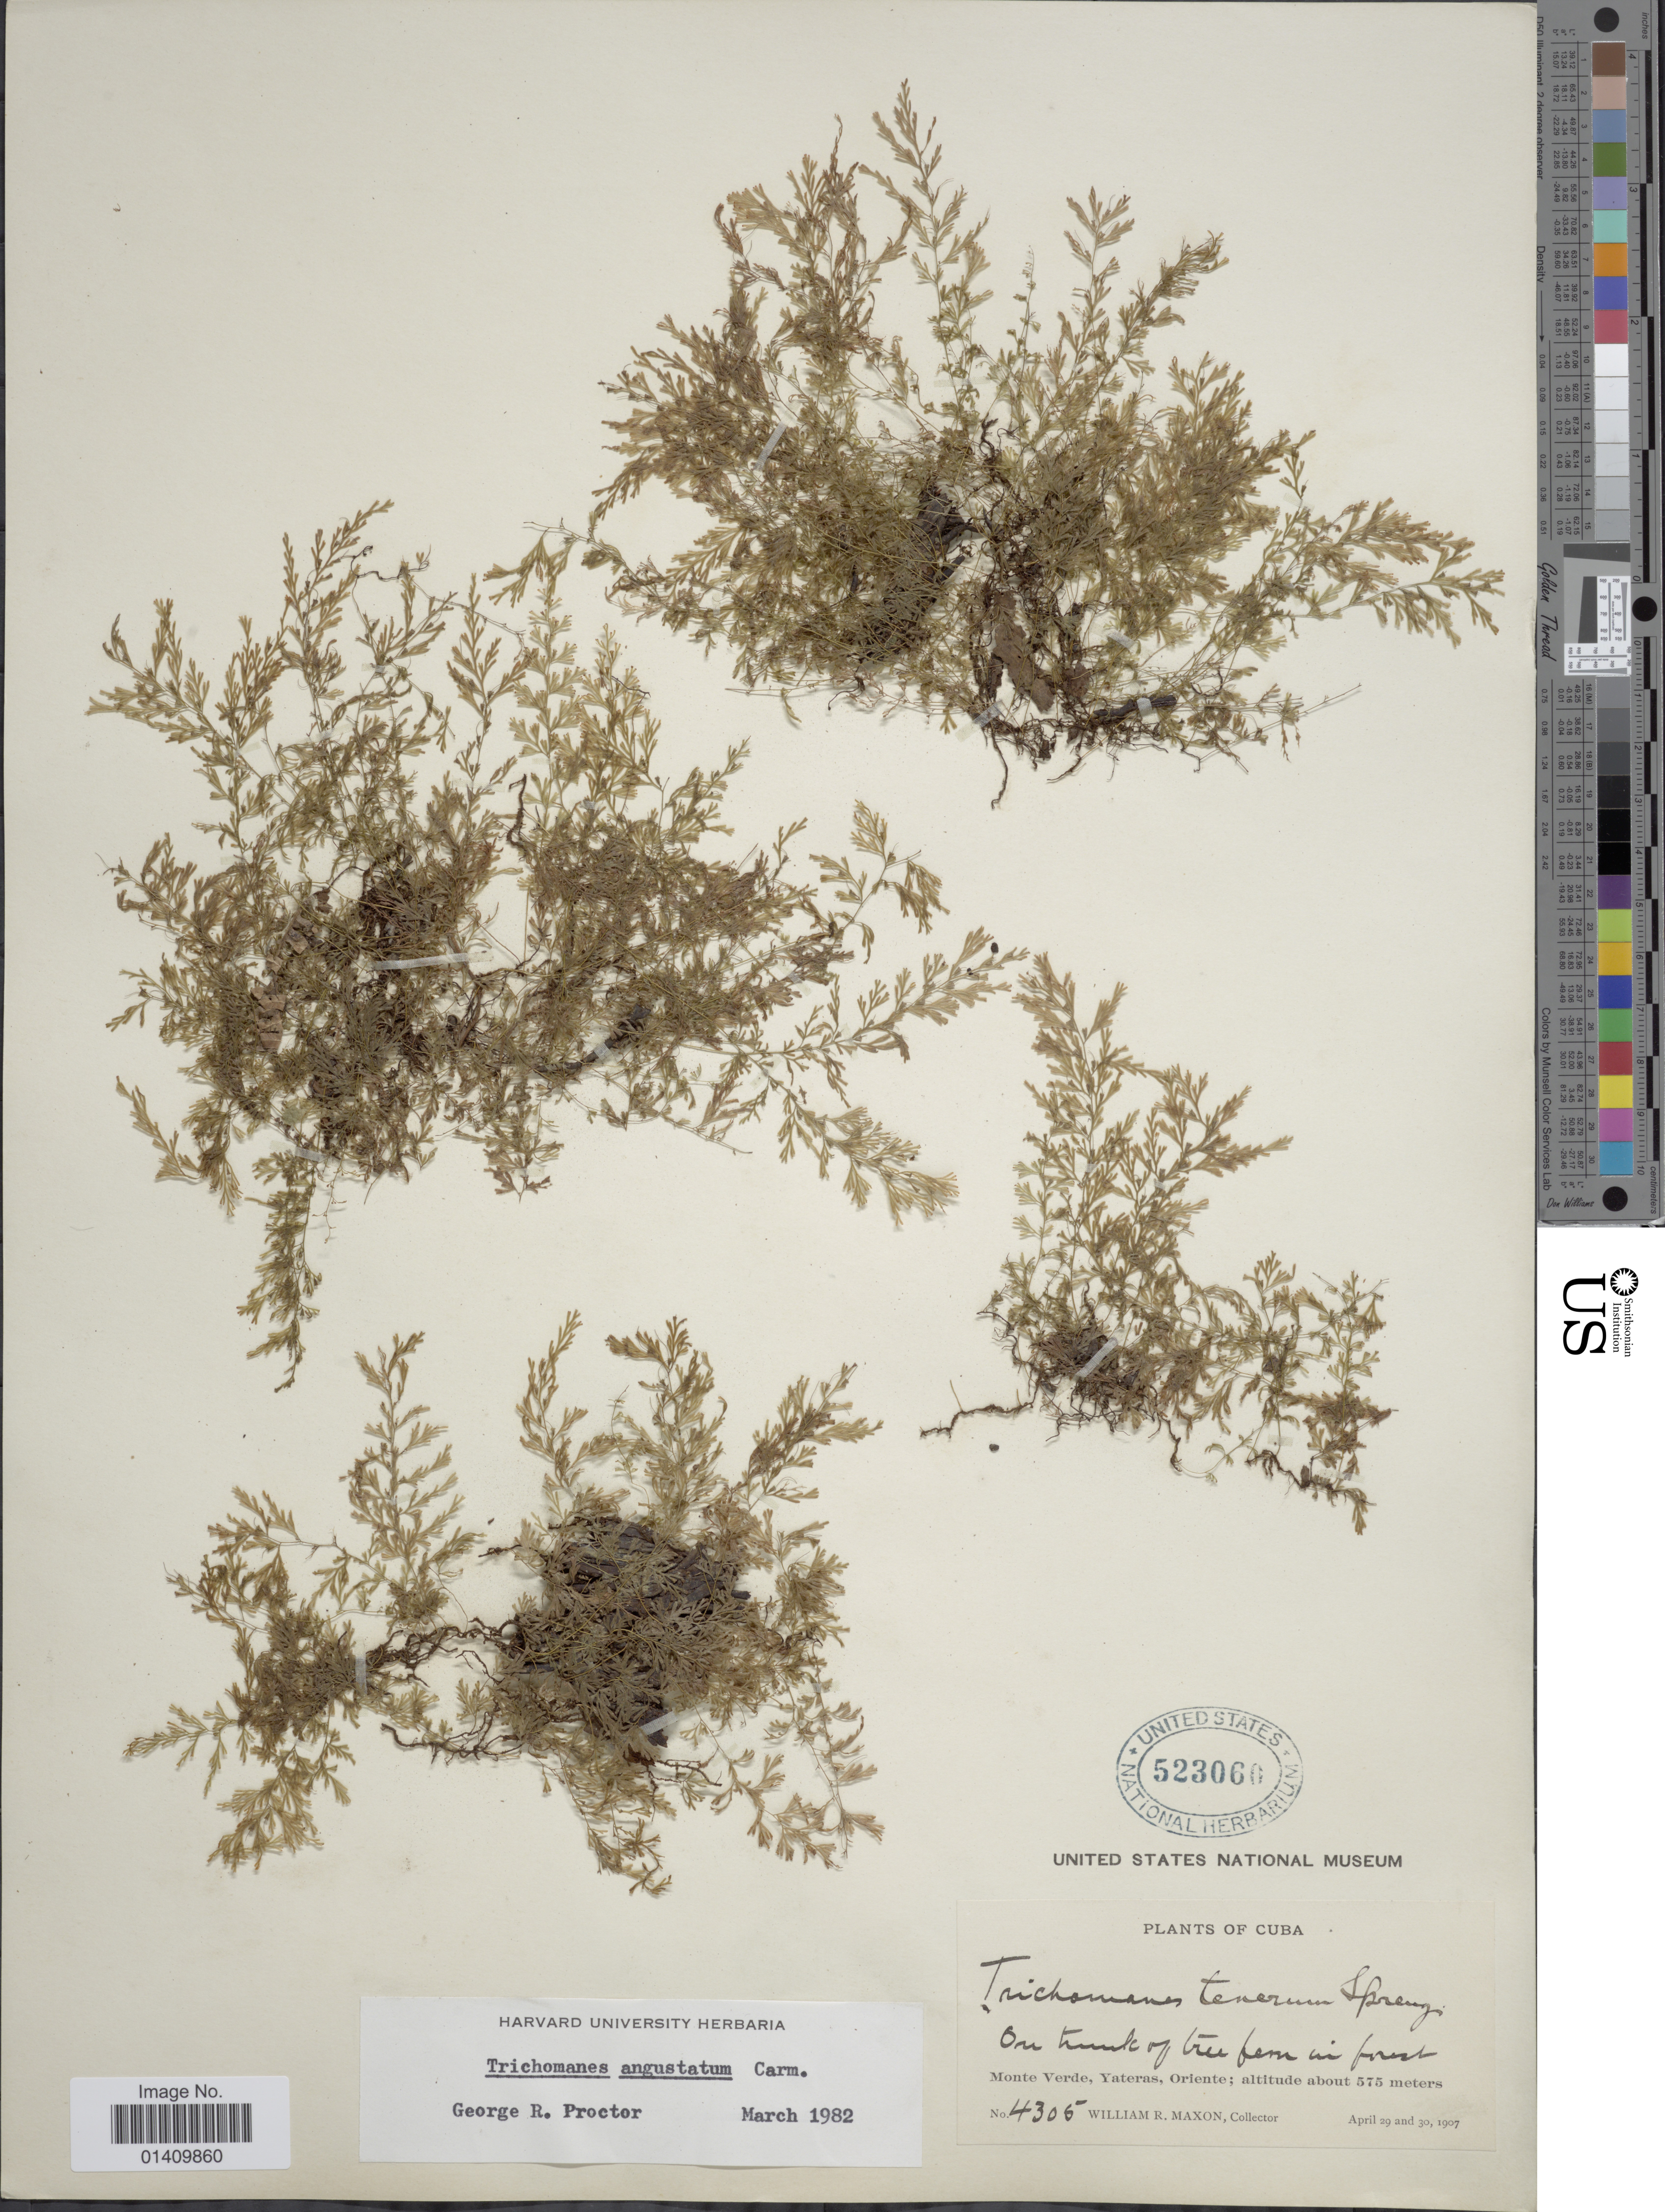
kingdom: Plantae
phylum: Tracheophyta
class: Polypodiopsida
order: Hymenophyllales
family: Hymenophyllaceae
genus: Polyphlebium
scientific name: Polyphlebium angustatum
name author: (Carmich.) Ebihara & Dubuisson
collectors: W. R. Maxon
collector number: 4305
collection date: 1907-04-29/1907-04-30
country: Cuba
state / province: Oriente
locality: Monte Verde, Yateras Oriente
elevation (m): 575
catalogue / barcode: US 523060